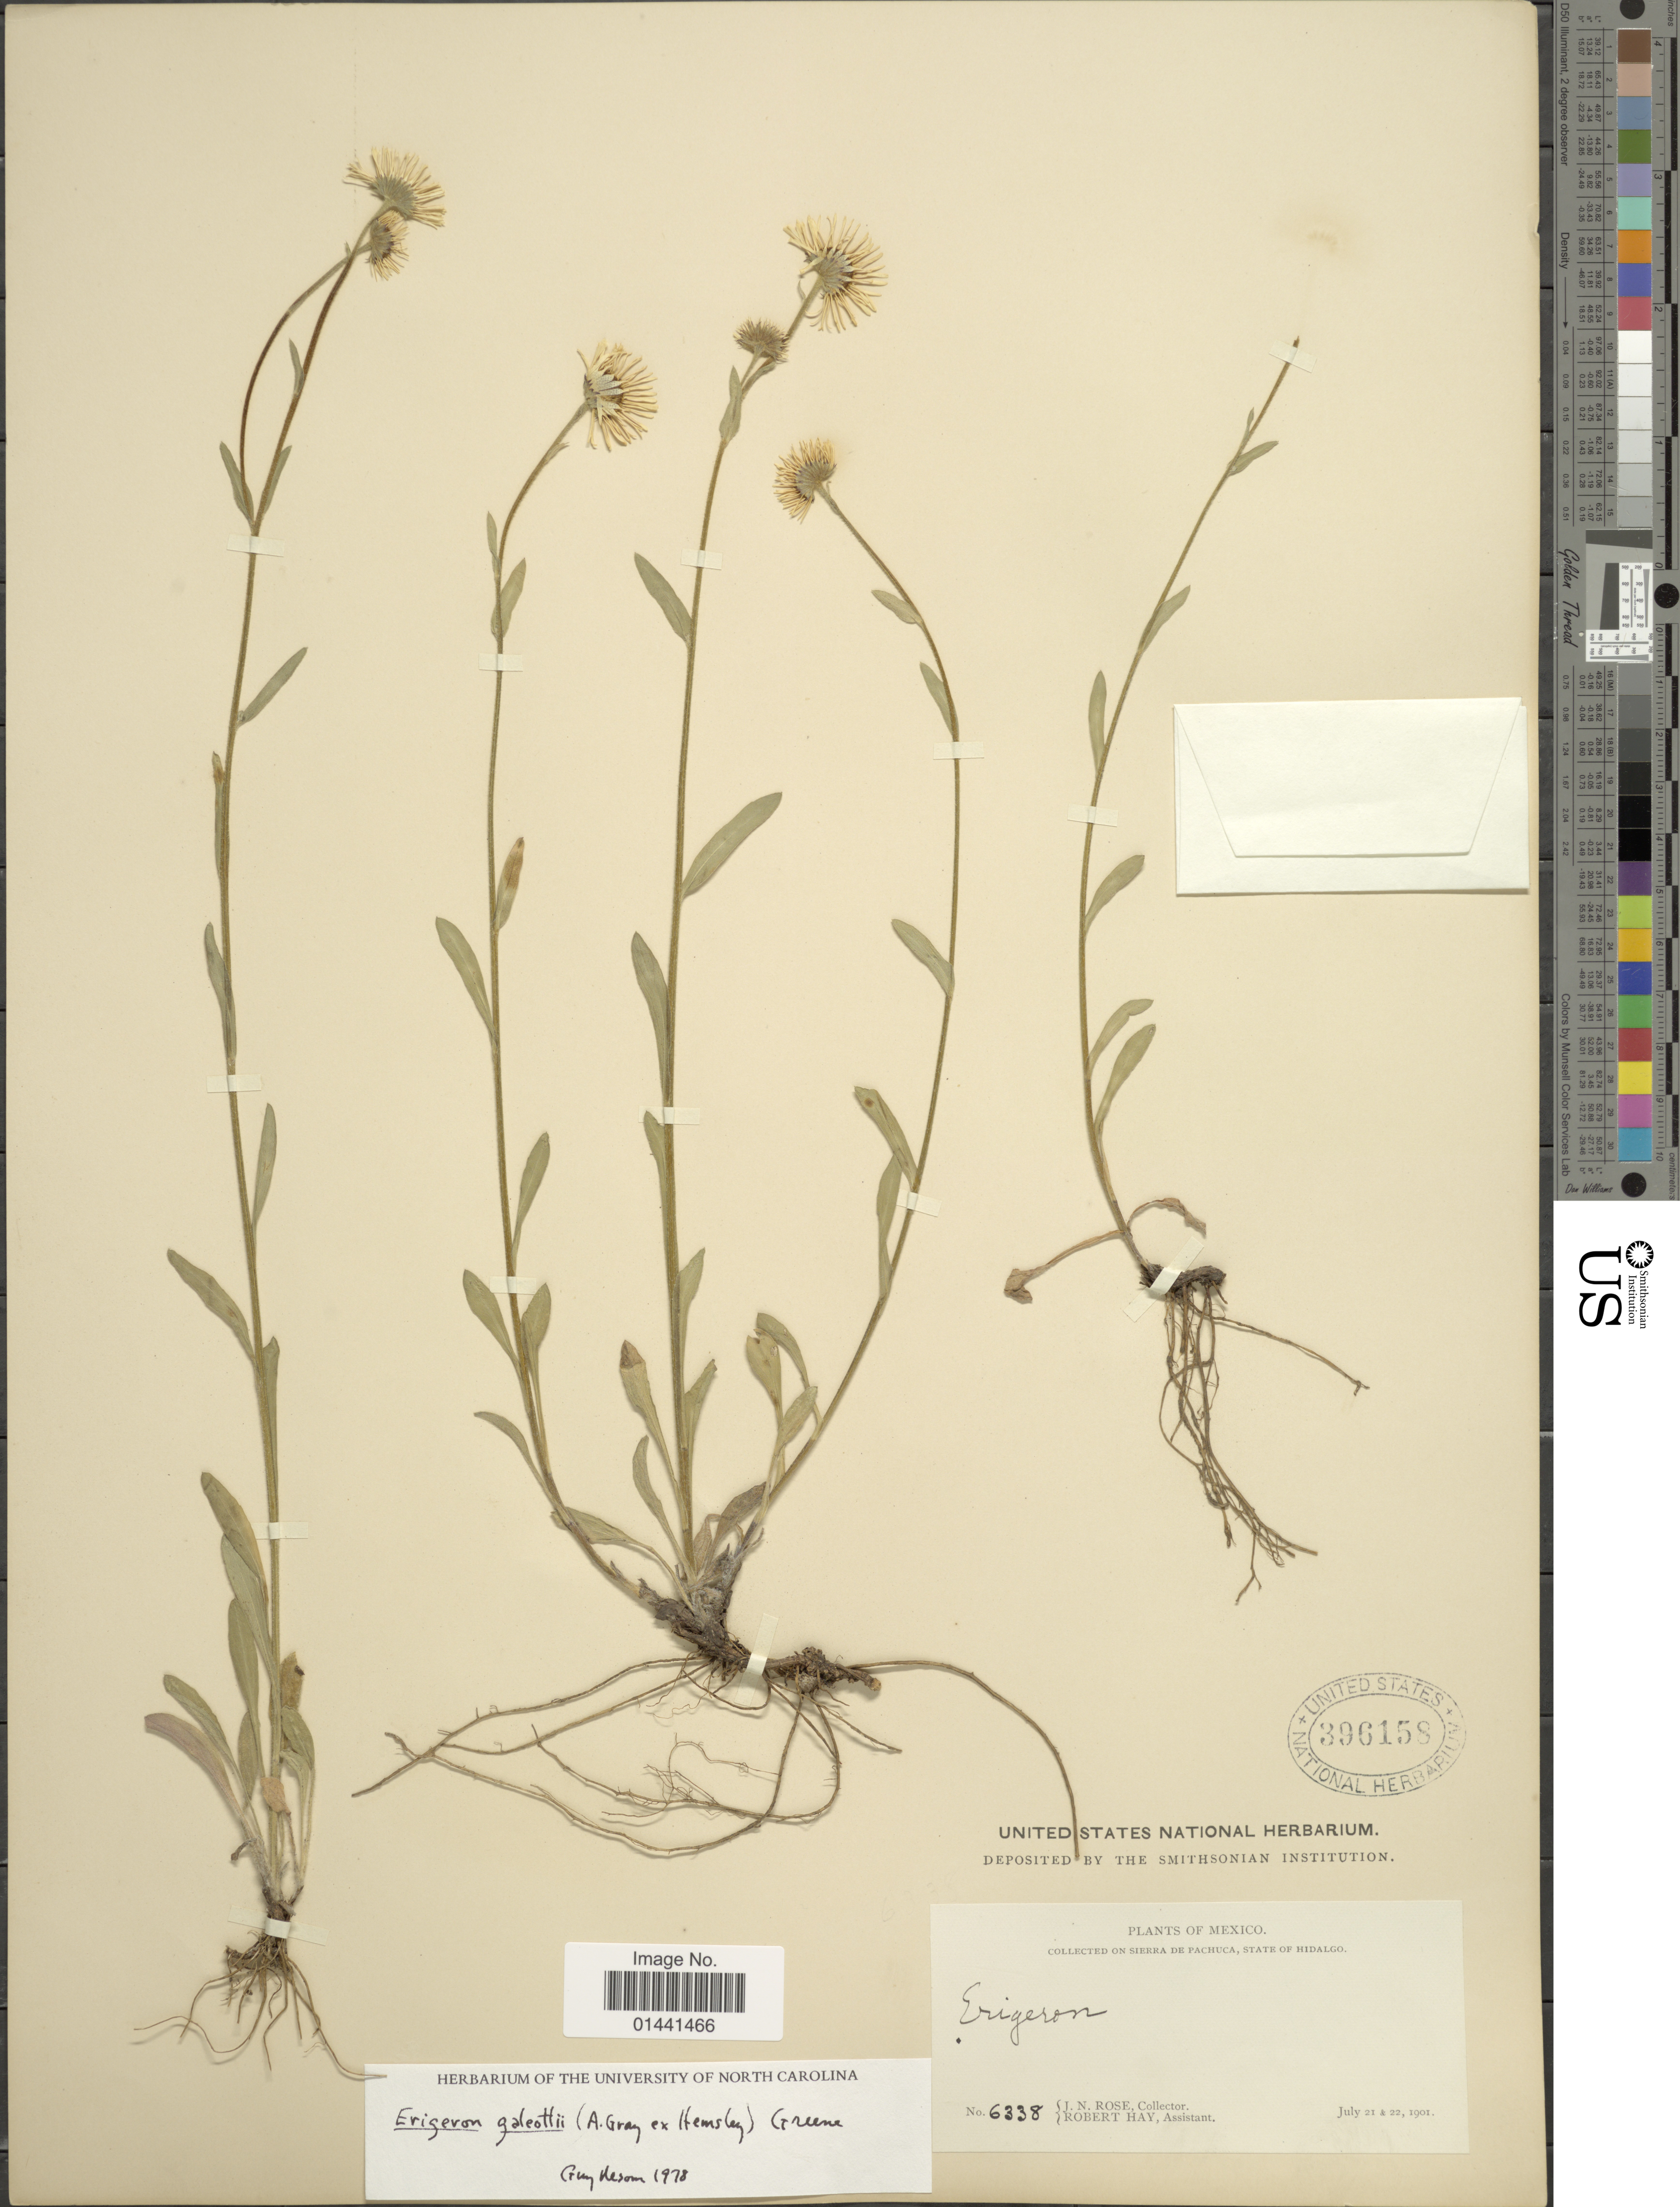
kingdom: Plantae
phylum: Tracheophyta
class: Magnoliopsida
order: Asterales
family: Asteraceae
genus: Erigeron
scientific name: Erigeron galeottii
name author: (A. Gray ex Hemsl.) Greene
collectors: J. N. Rose & R. Hay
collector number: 6338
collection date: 1901-07-21/1901-07-22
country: Mexico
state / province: Hidalgo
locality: On Sierra de Pachuca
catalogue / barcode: US 396158